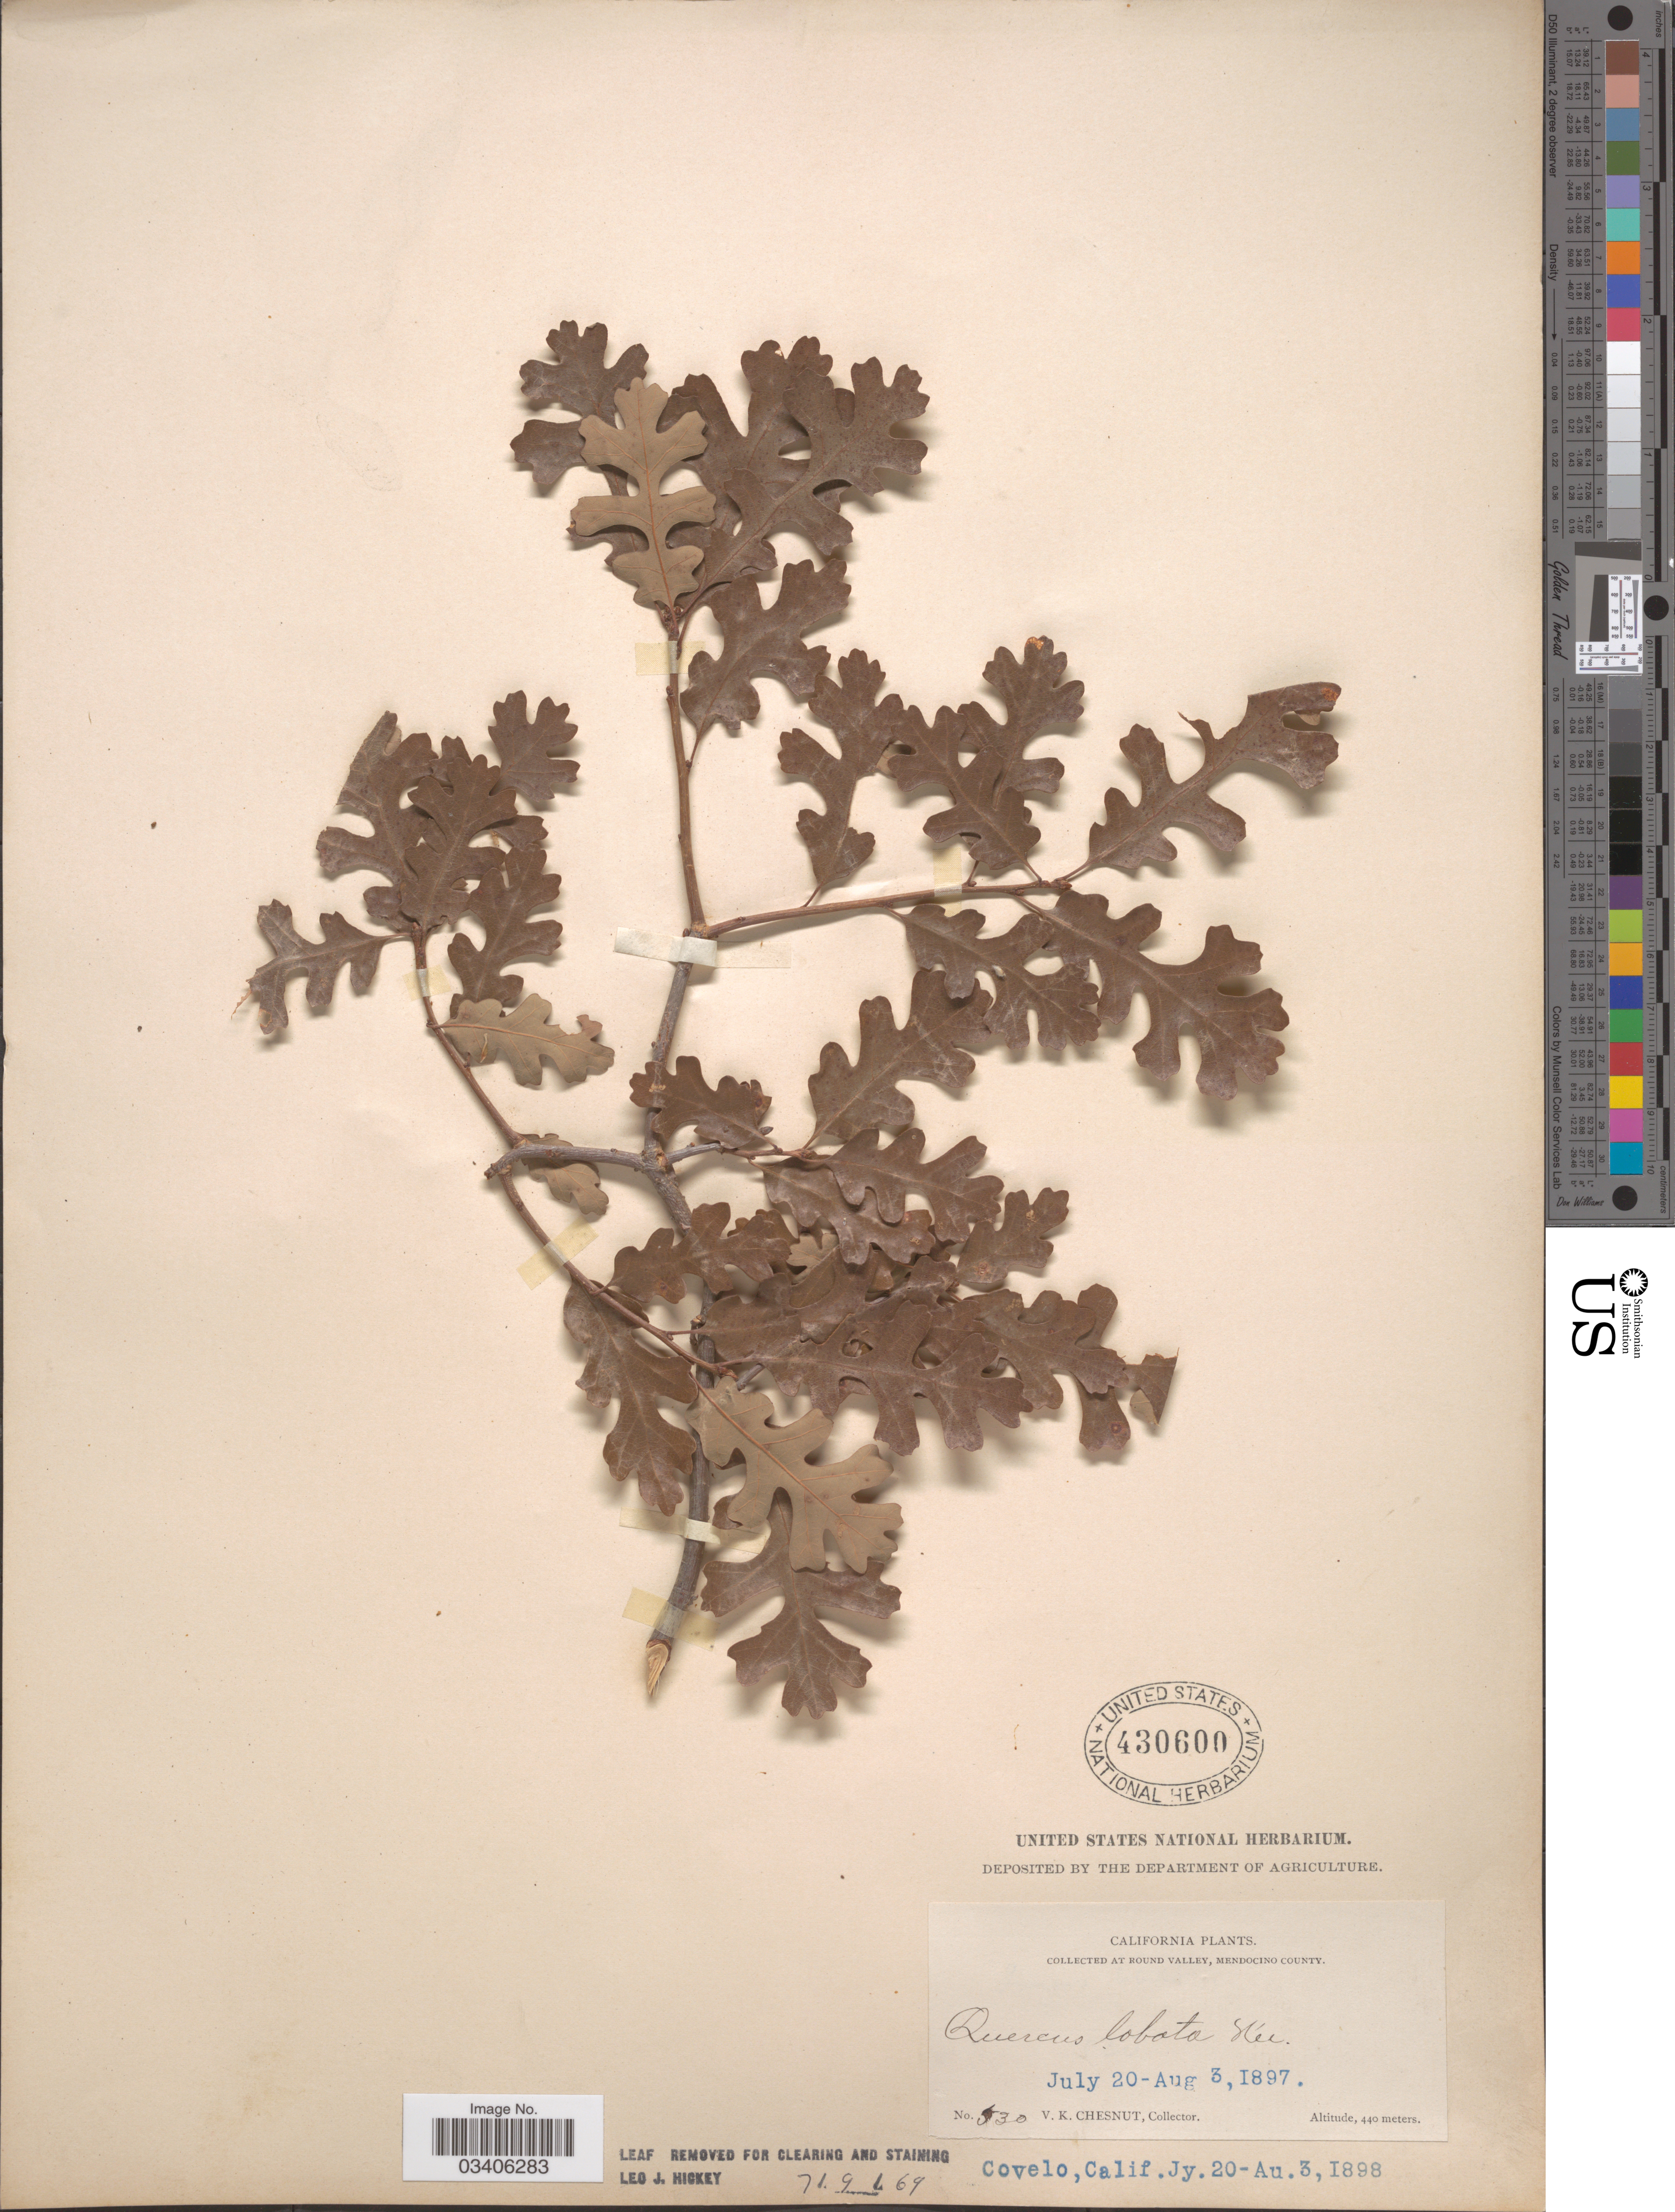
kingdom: Plantae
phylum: Tracheophyta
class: Magnoliopsida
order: Fagales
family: Fagaceae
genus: Quercus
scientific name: Quercus lobata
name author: Née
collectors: V. Chesnut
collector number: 530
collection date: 1897-07-20/1897-08-03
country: United States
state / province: California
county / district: Mendocino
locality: At Round Valley, Mendocino County.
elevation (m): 440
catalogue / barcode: US 430600